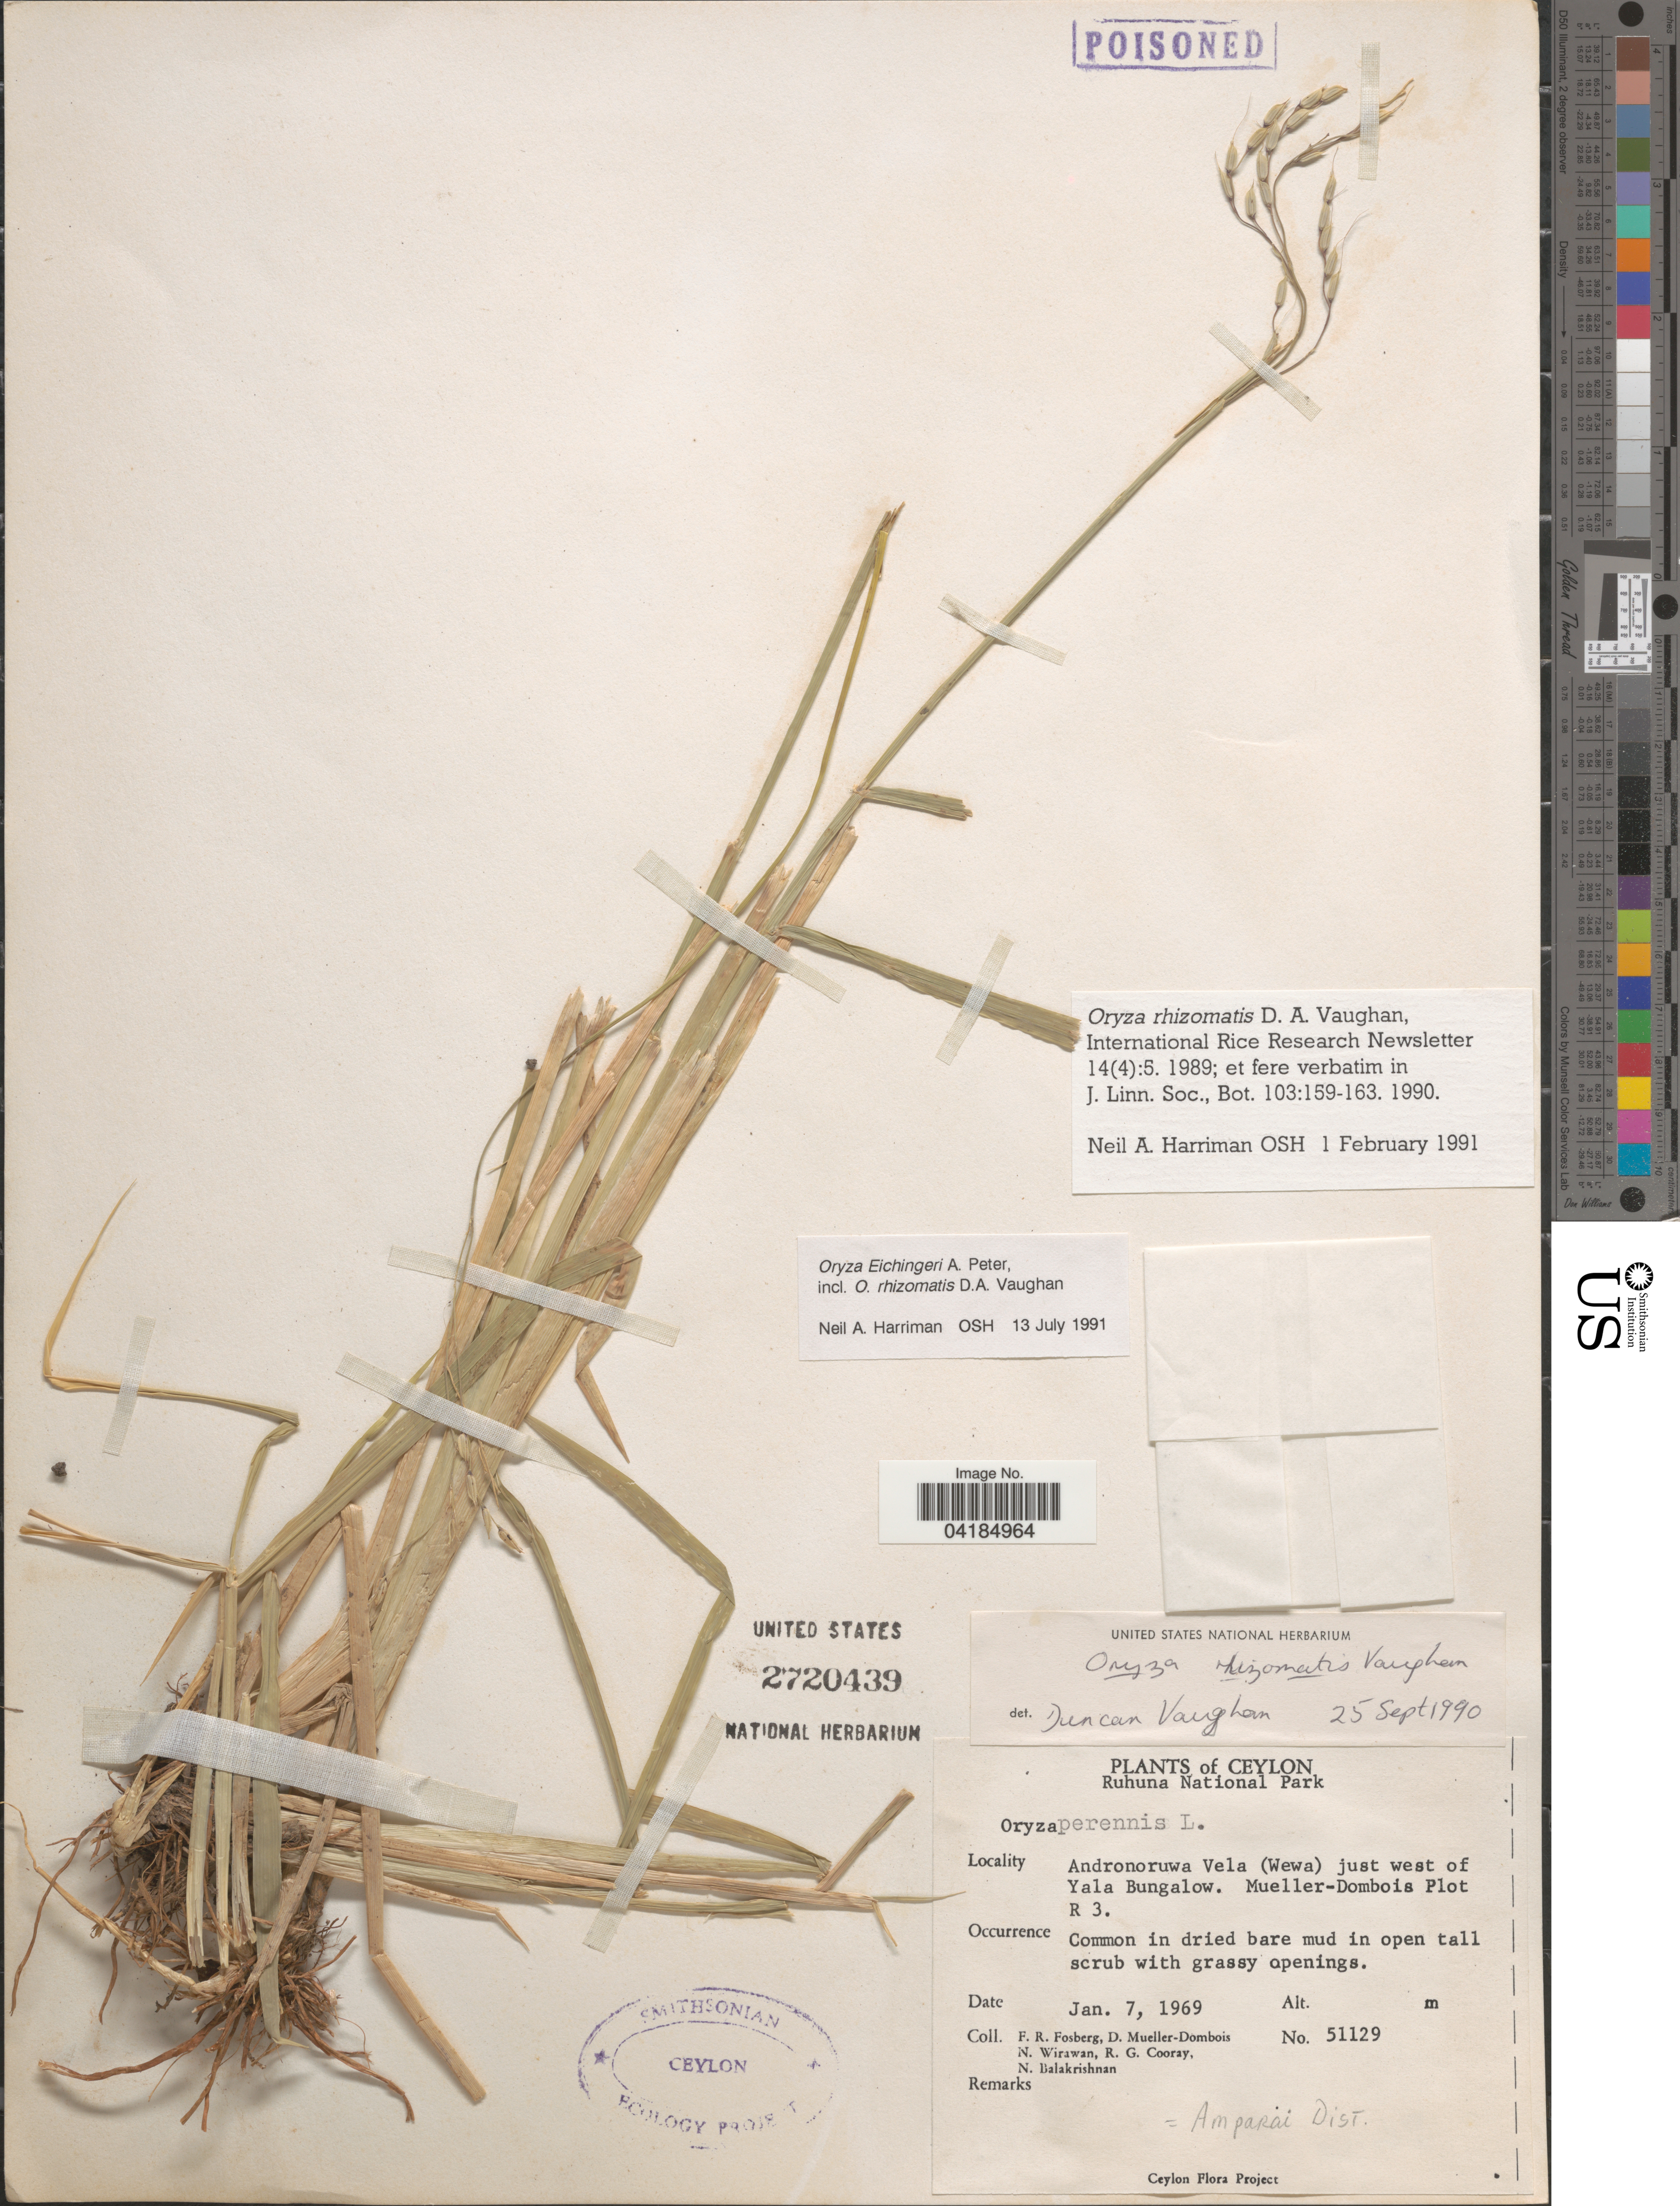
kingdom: Plantae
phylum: Tracheophyta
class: Liliopsida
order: Poales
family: Poaceae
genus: Oryza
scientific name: Oryza eichingeri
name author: Peter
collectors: F. R. Fosberg, D. Mueller-Dombois, N. Wirawan, R. Cooray & N. Balakrishnan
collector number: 51129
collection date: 1969-01-07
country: Sri Lanka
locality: Ceylon. Ruhuna National Park. Andronoruwa Vela (Wewa) just west of Yala Bungalow. Mueller-Dombois Plot R 3.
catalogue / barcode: US 2720439